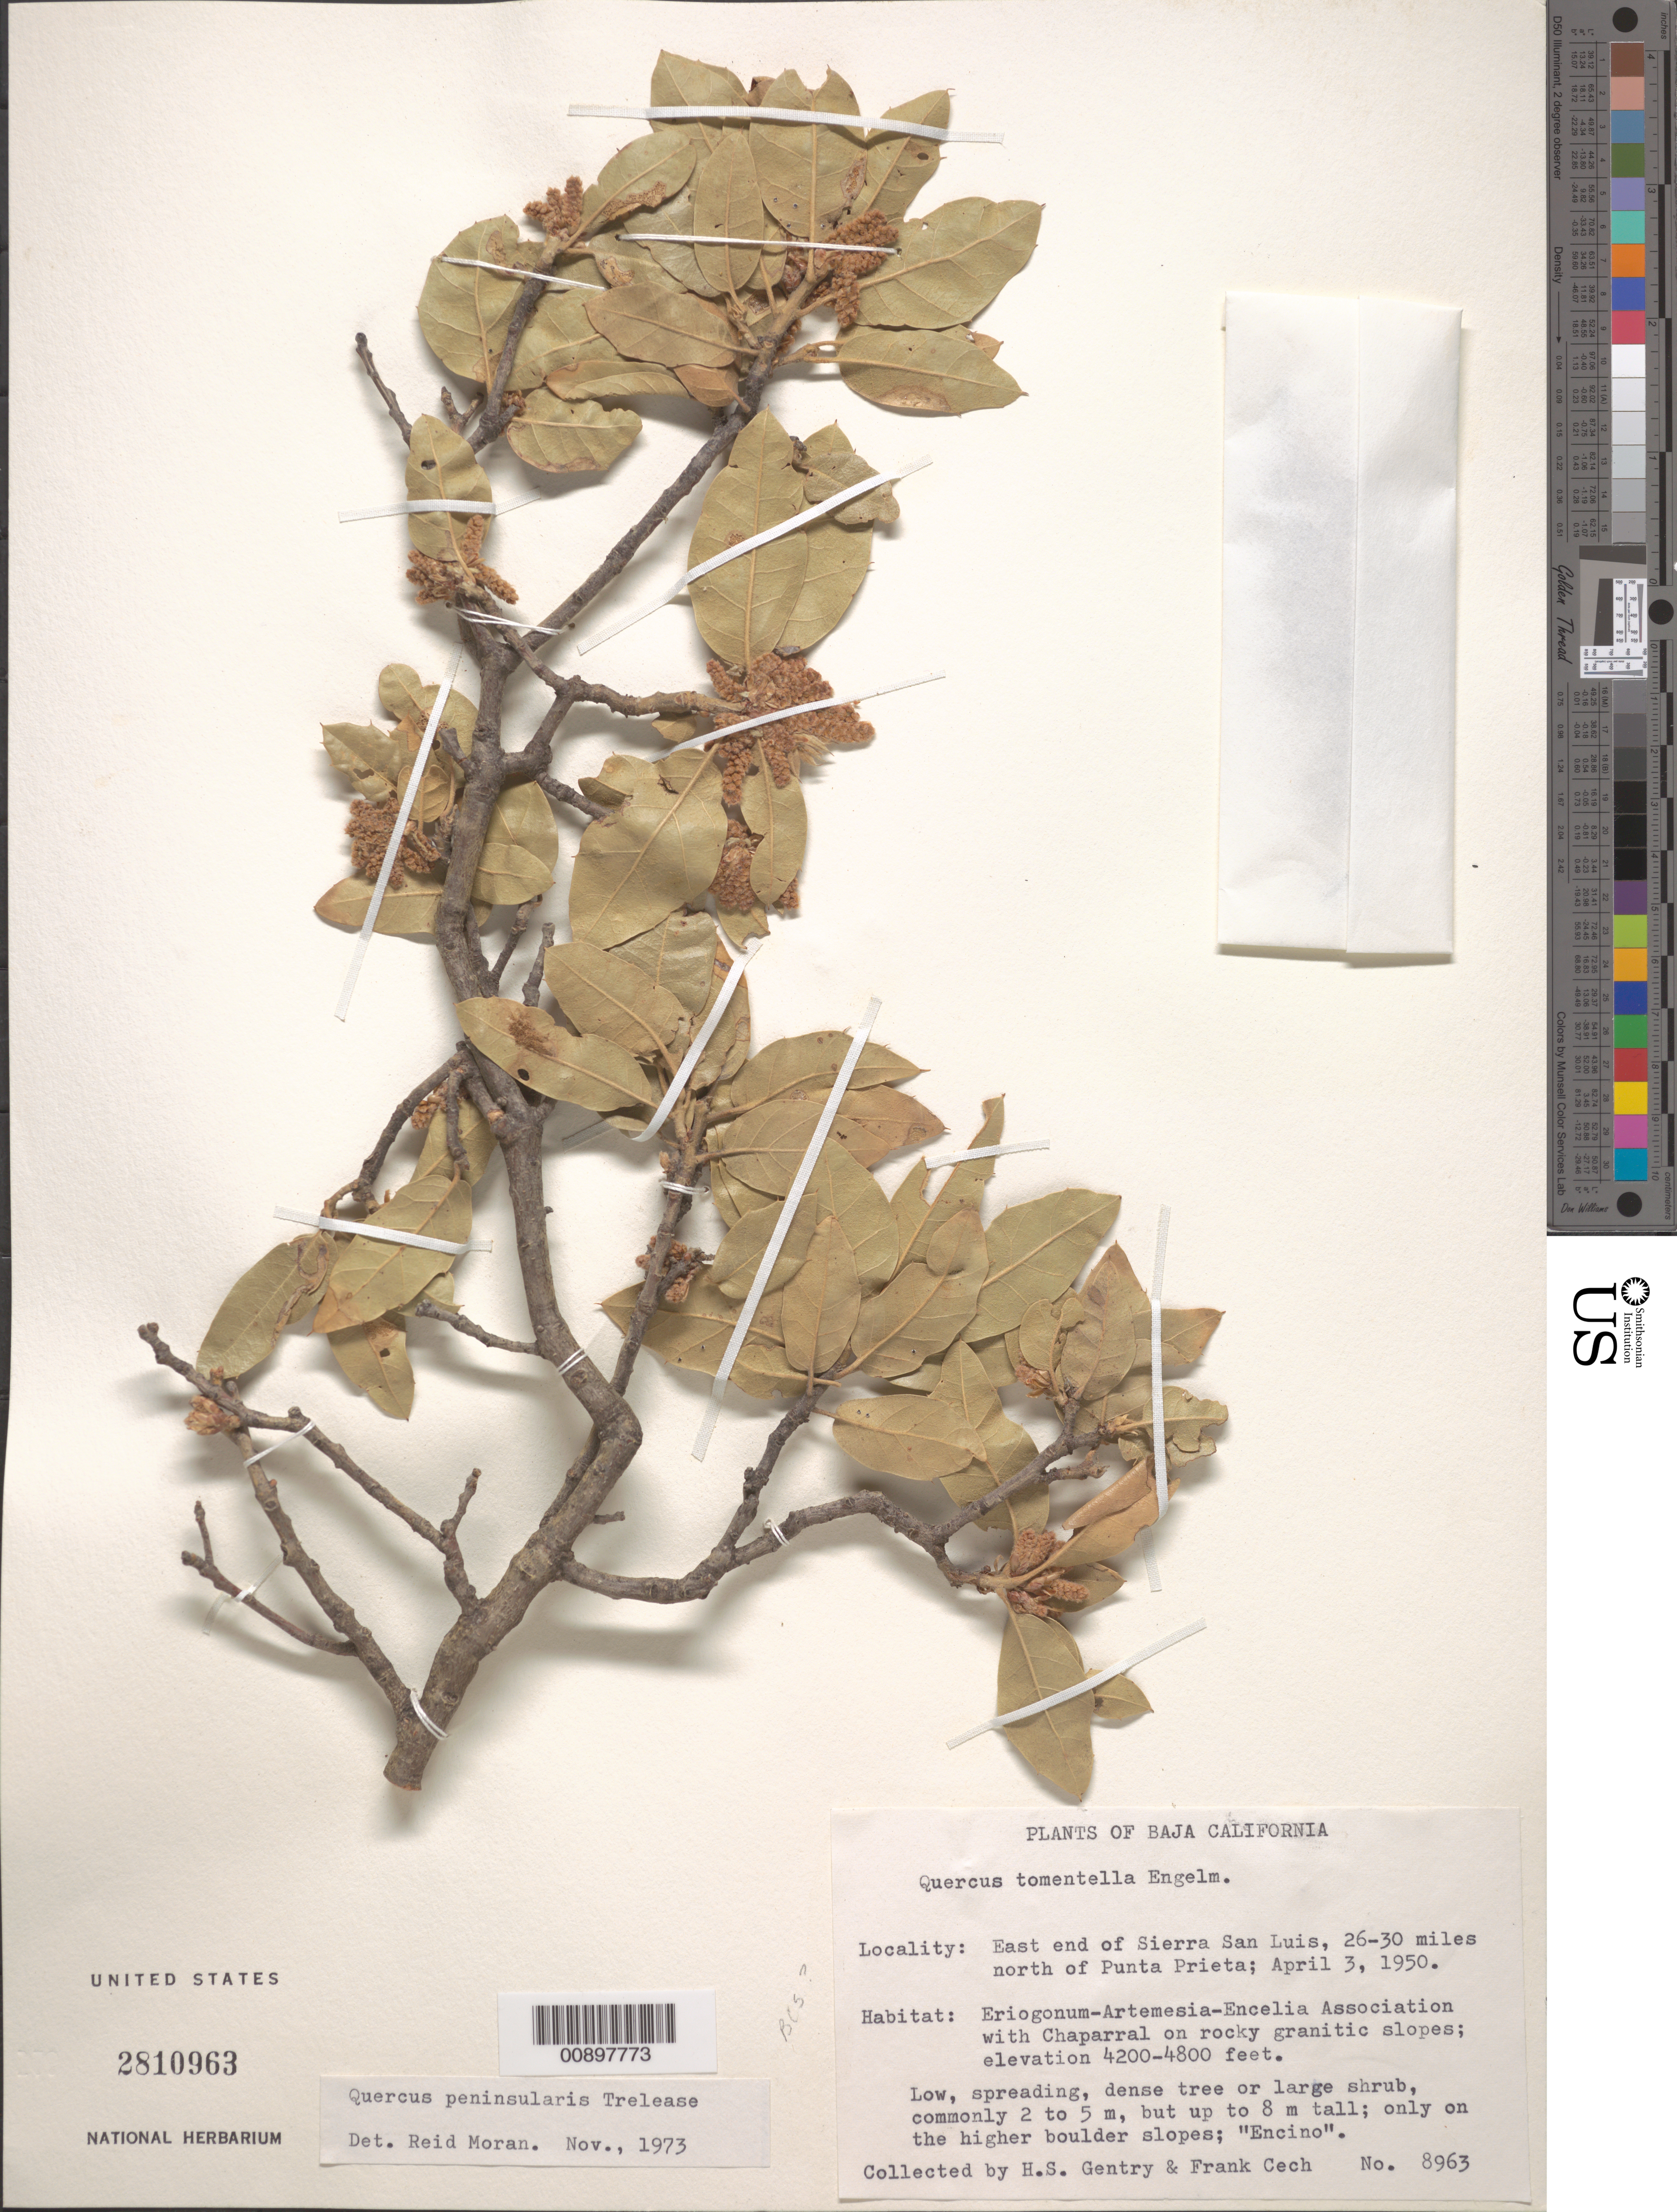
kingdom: Plantae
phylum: Tracheophyta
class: Magnoliopsida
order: Fagales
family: Fagaceae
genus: Quercus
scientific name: Quercus peninsularis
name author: Trel.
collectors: H. S. Gentry & F. Cech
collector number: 8963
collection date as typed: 03 Apr 1950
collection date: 1950-04-03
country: Mexico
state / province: Baja California Norte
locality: East end of Sierra San Luis, 26-30 miles north of Punta Prieta.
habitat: Eriogonum-Artemesia-Encelia Association with Chaparral on rocky granitic slopes.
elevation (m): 1280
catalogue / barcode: US 2810963